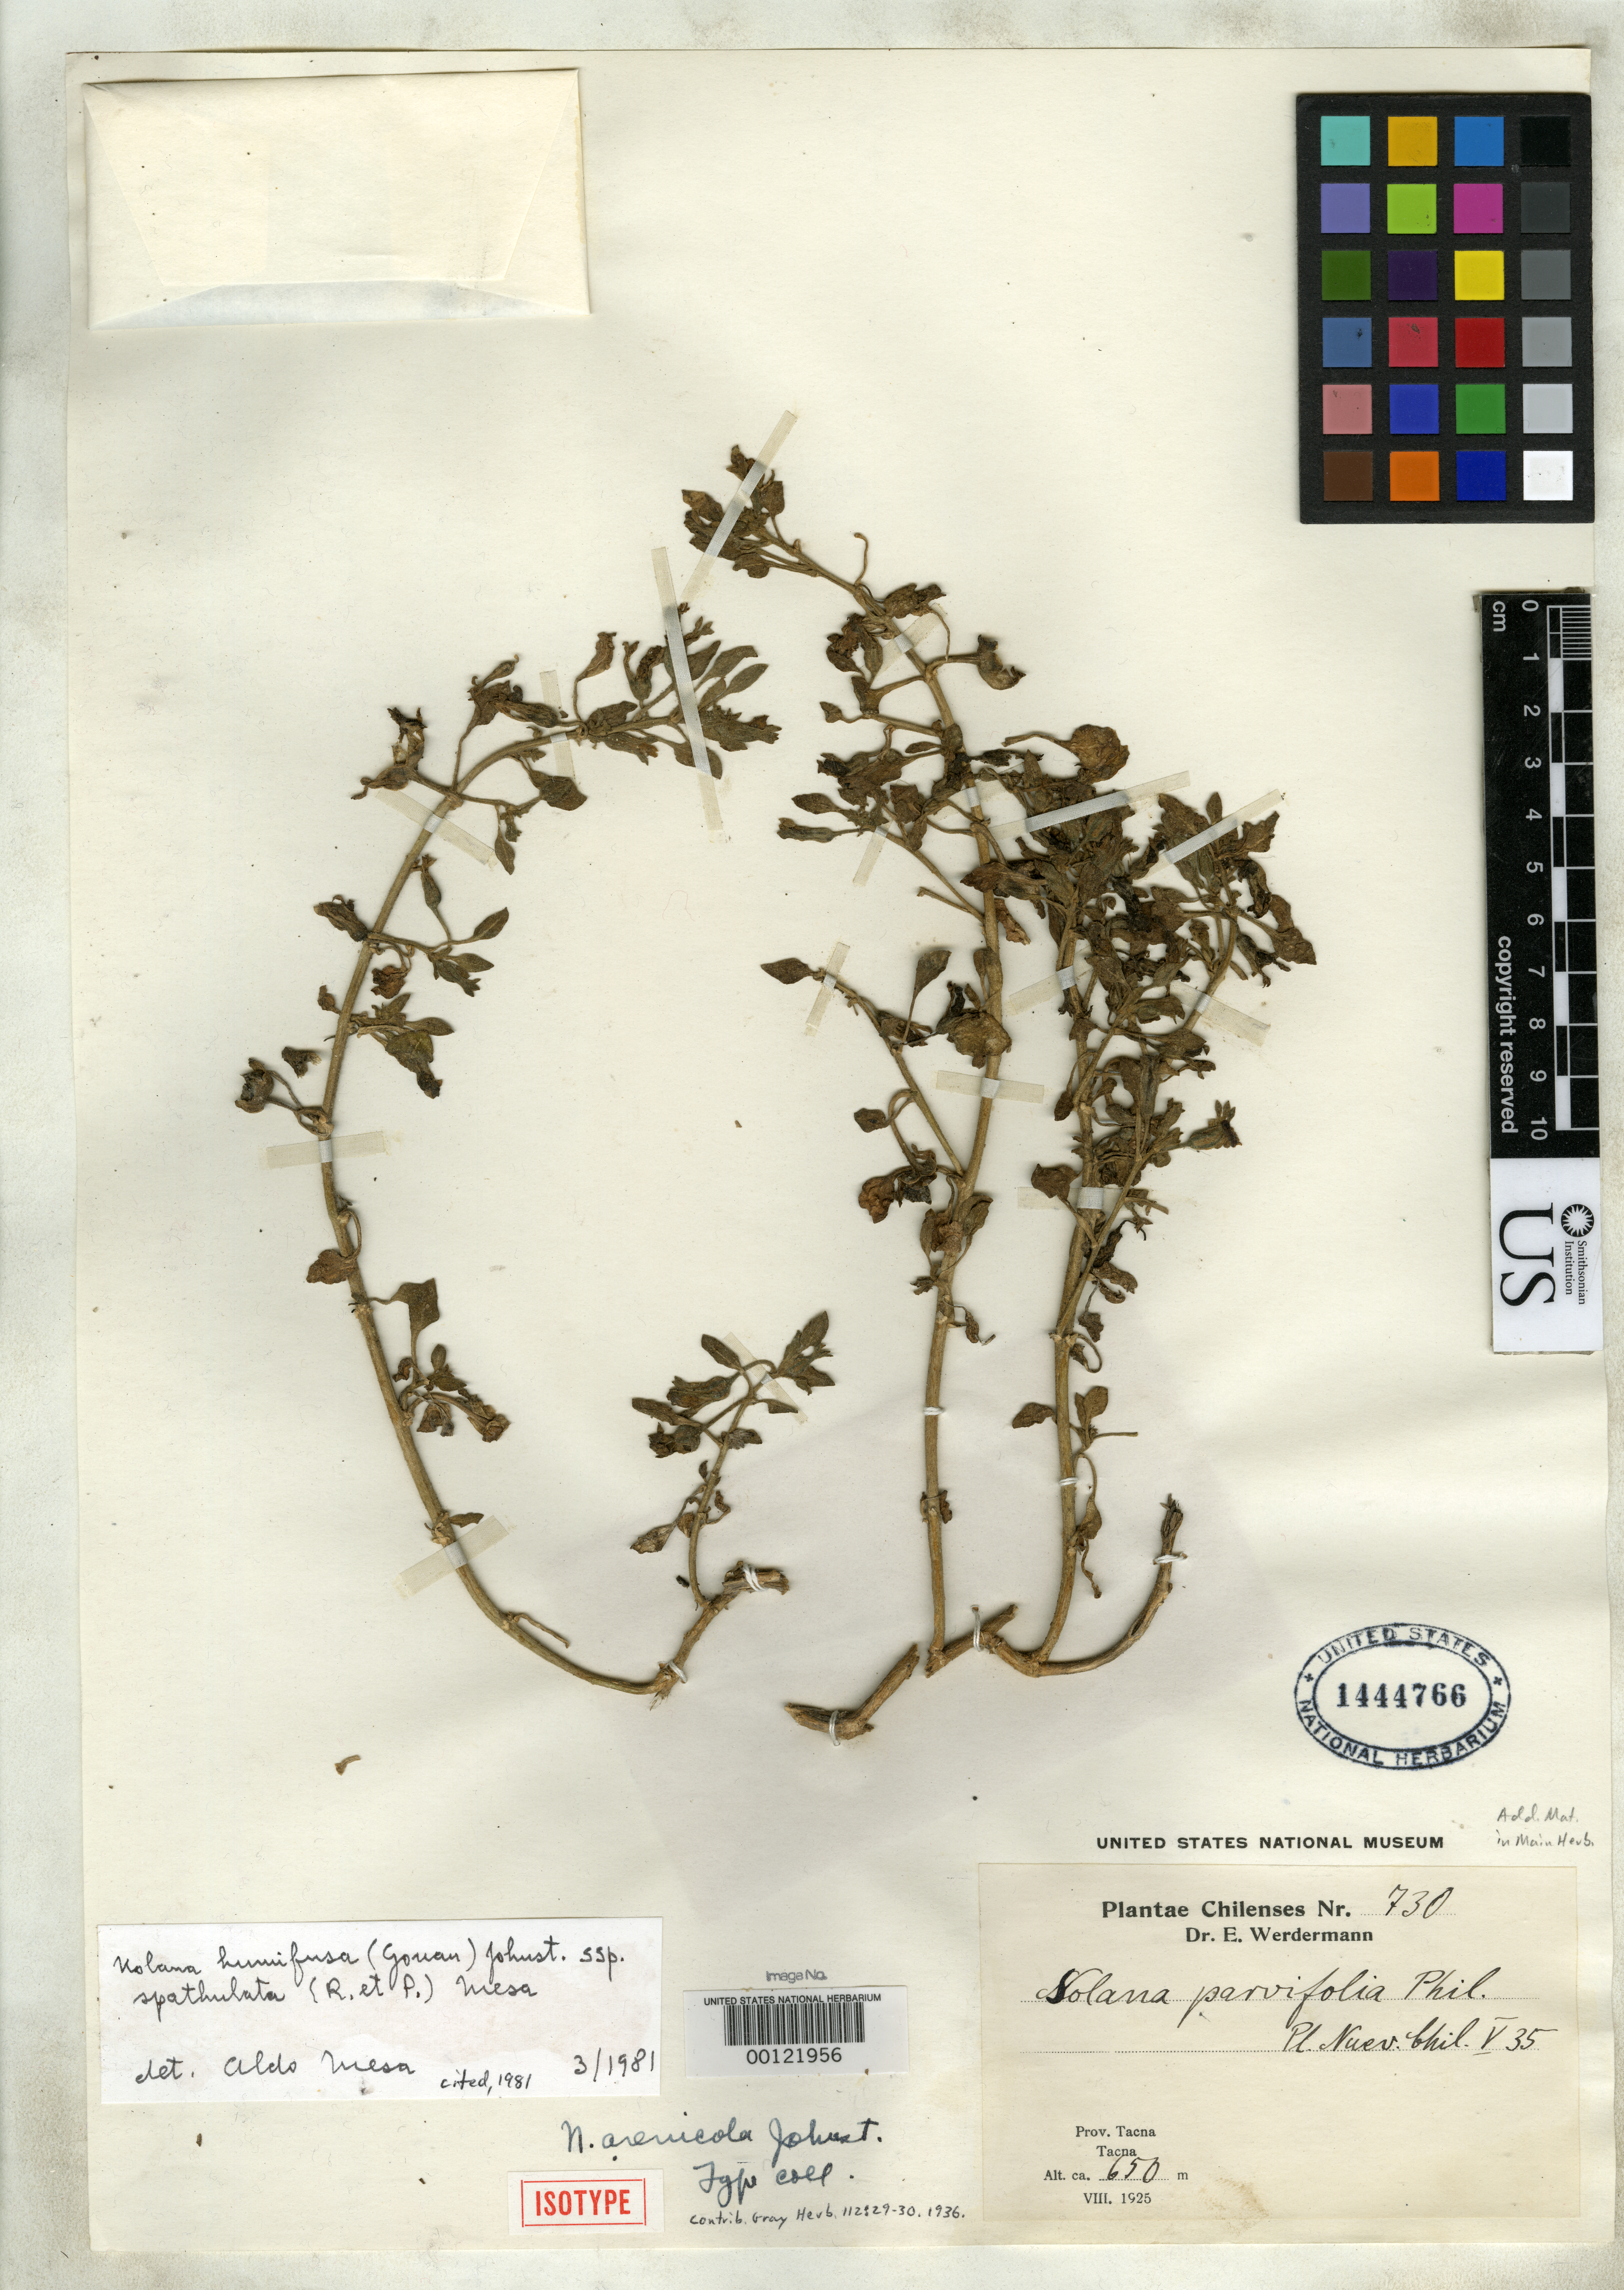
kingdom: Plantae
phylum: Tracheophyta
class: Magnoliopsida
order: Solanales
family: Solanaceae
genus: Nolana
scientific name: Nolana arenicola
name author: I.M. Johnst.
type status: Isotype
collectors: E. Werdermann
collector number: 730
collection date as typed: Aug 1925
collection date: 1925-08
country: Chile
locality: Near Tacna. (Peru?)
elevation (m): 650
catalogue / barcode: US 1444766